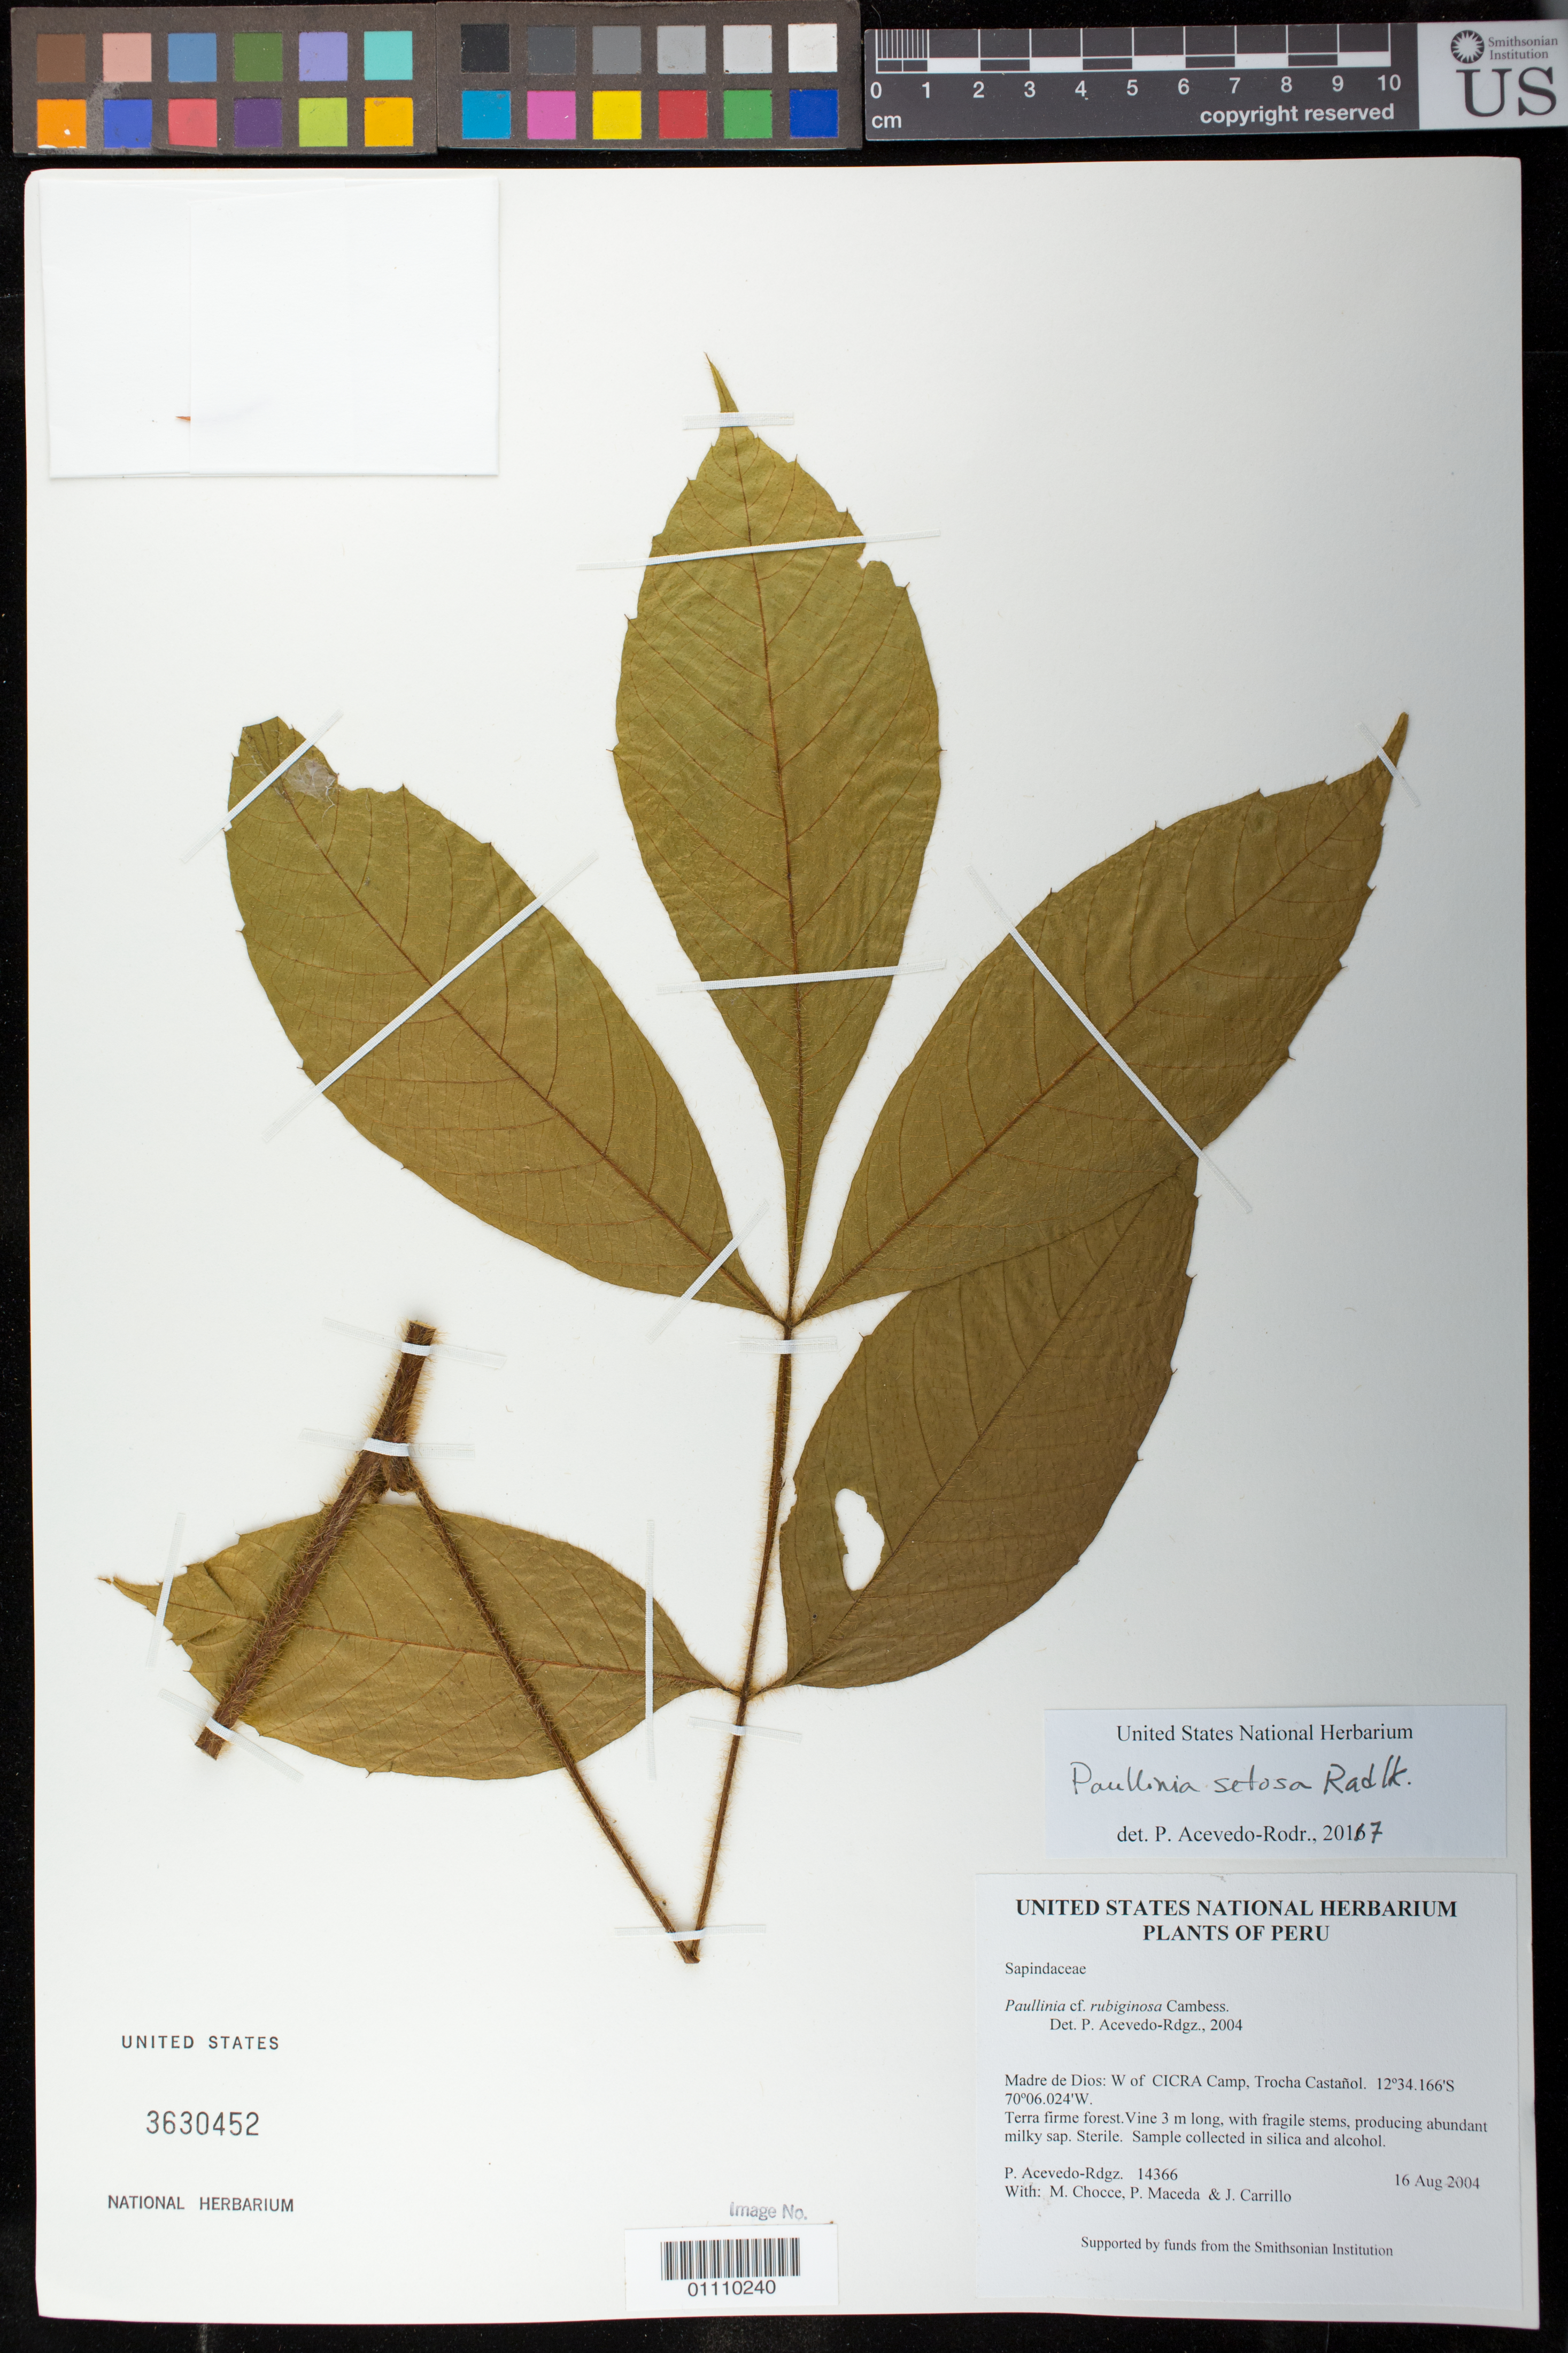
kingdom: Plantae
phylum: Tracheophyta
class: Magnoliopsida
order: Sapindales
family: Sapindaceae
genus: Paullinia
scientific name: Paullinia setosa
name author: Radlk.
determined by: Acevedo-Rodríguez, P., (BOT), Smithsonian Institution - National Museum of Natural History (UNITED STATES)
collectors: P. Acevedo-Rodr., M. Chocce, P. Maceda & J. Carrillo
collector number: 14366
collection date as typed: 16 Aug 2004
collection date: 2004-08-16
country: Peru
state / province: Madre de Dios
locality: Madre de Dios: W of CICRA Camp, Trocha Castañol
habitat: Terra firme forest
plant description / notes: MO, US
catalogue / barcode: US 3630452